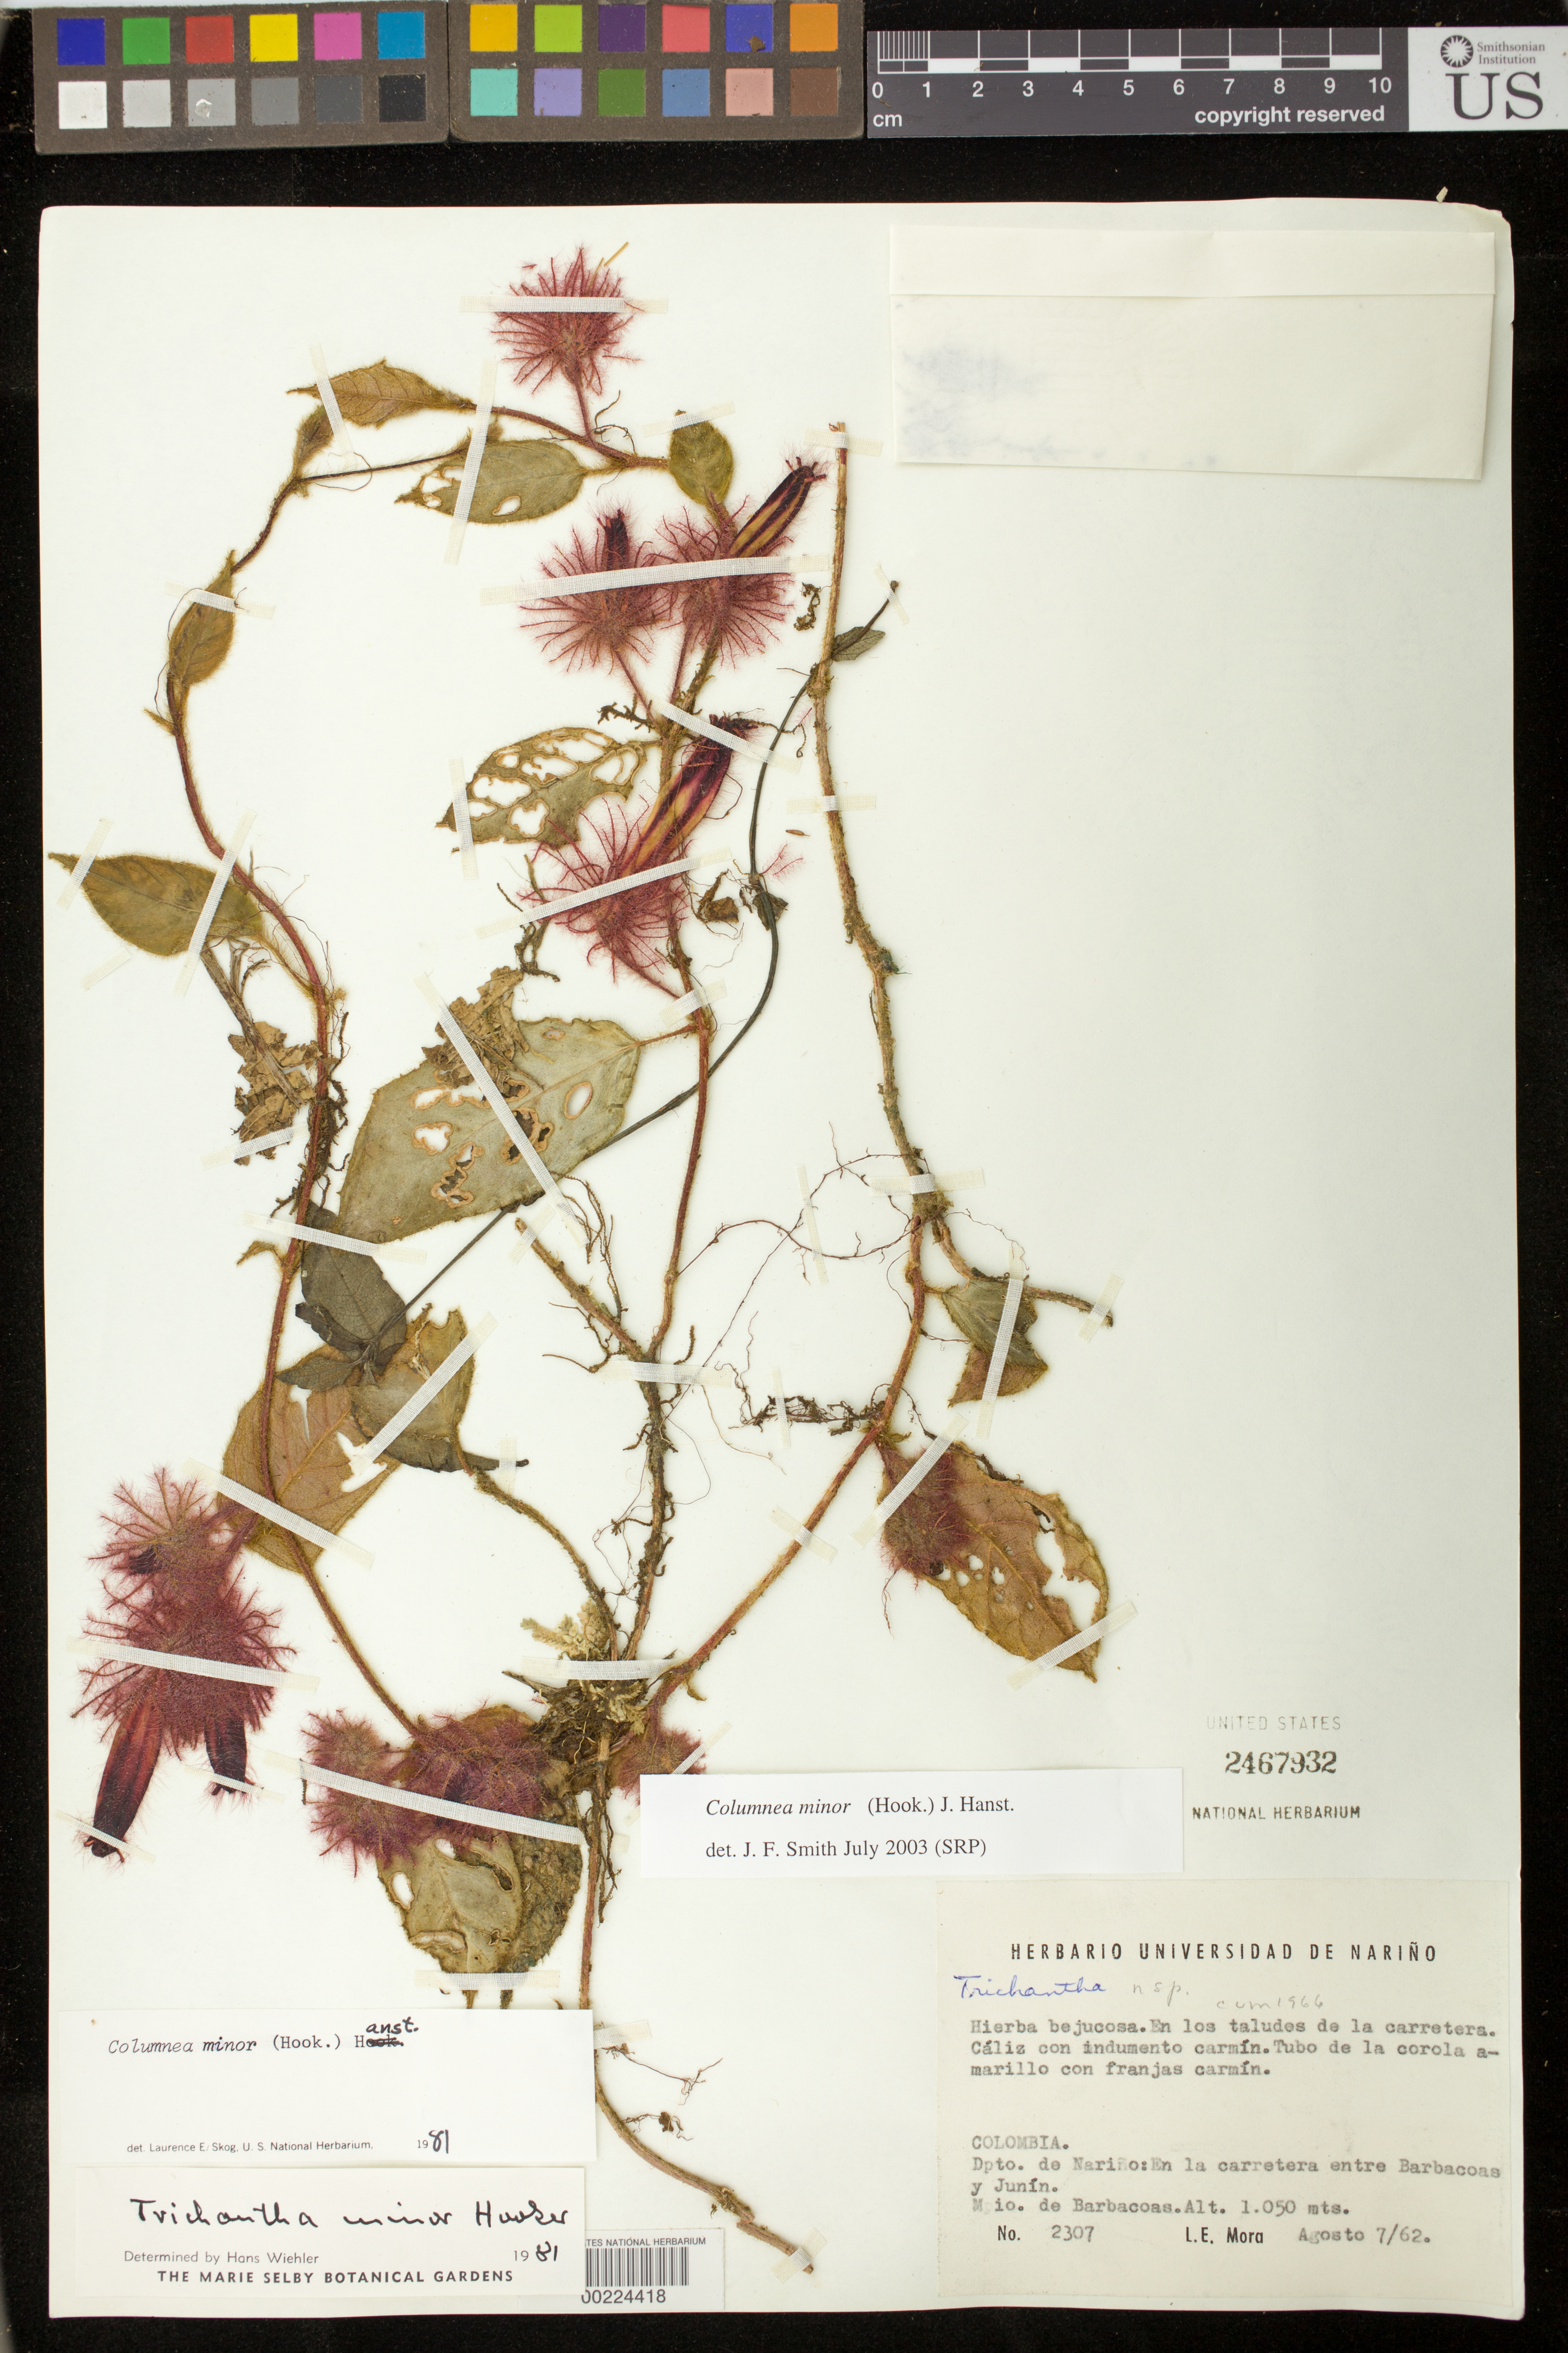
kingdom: Plantae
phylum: Tracheophyta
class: Magnoliopsida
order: Lamiales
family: Gesneriaceae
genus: Columnea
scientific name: Columnea minor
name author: (Hook.) Hanst.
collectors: L. Mora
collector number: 2307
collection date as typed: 07 Aug 1962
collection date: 1962-08-07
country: Colombia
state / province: Nariño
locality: On the highway between Barbacoas and Junin, Mun. of Barbacoas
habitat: On 'los taludes' of the highway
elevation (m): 1050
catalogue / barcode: US 2467932